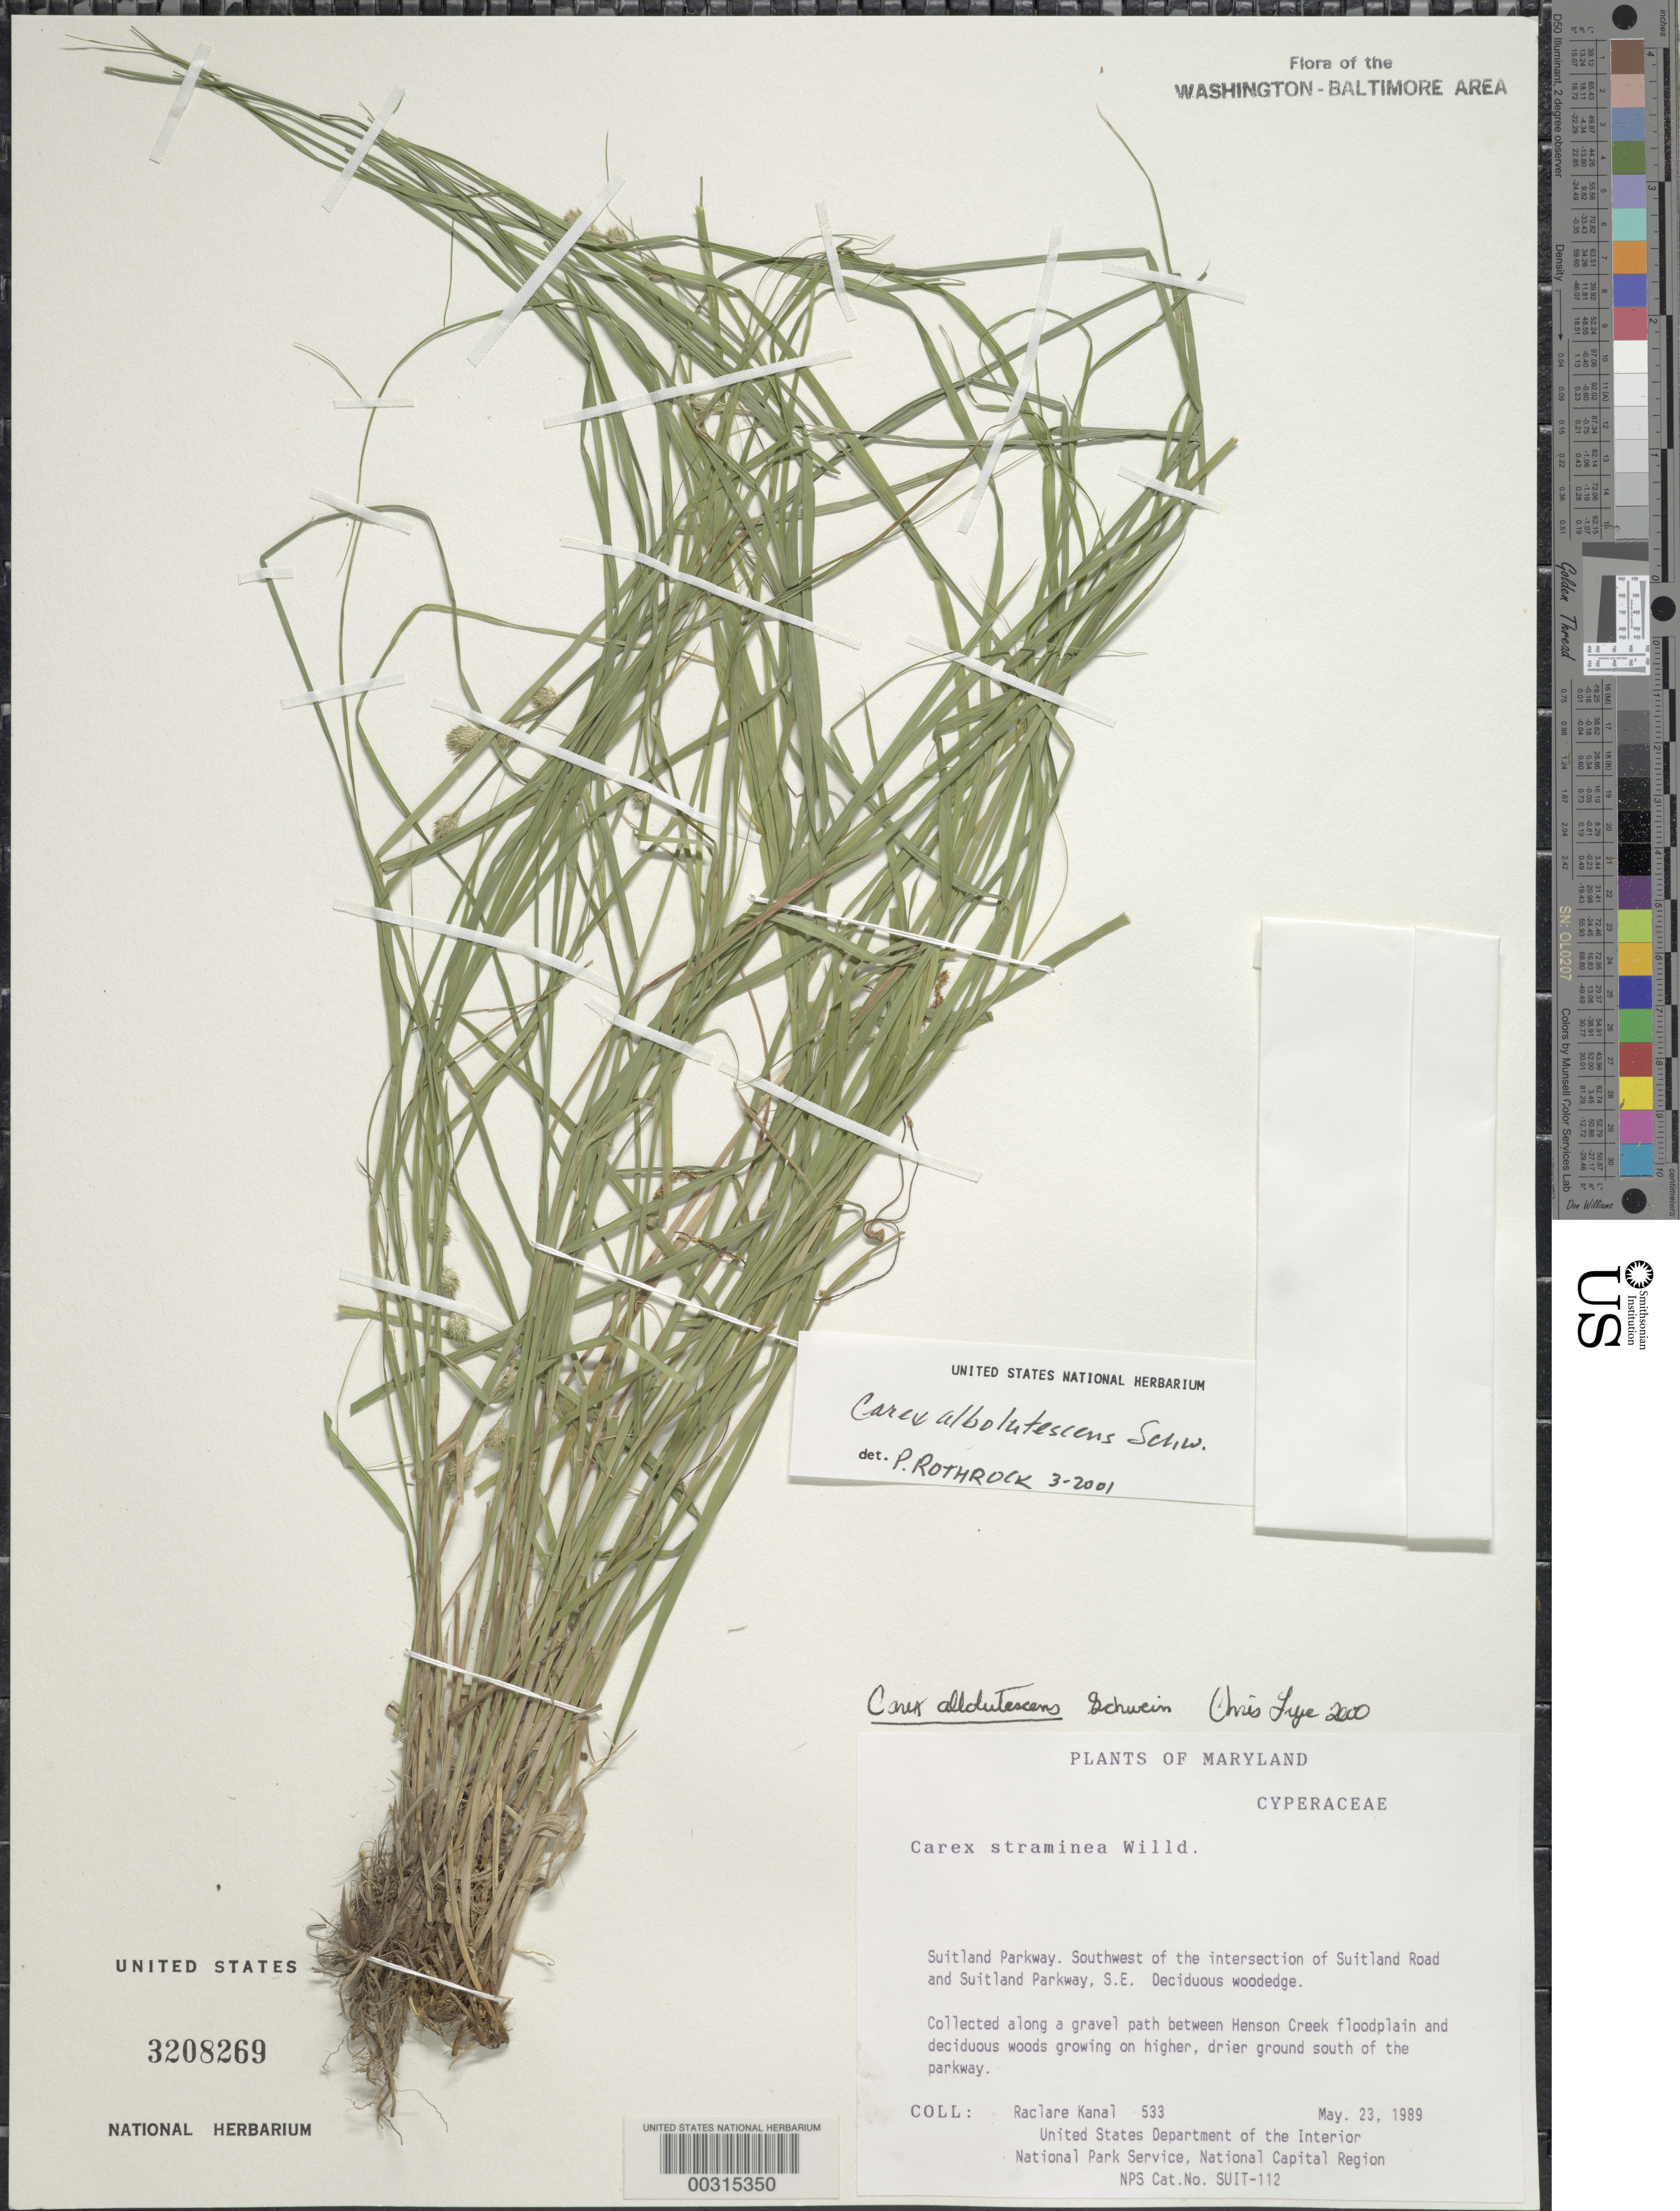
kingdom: Plantae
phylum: Tracheophyta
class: Liliopsida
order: Poales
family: Cyperaceae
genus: Carex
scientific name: Carex albolutescens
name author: Schwein.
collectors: R. Kanal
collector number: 533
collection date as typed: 23 May 1989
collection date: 1989-05-23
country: United States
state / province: Maryland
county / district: Prince George's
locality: Suitland Parkway, SW of intersection of Suitland Parkway and Road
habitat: Along gravel path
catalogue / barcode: US 3208269